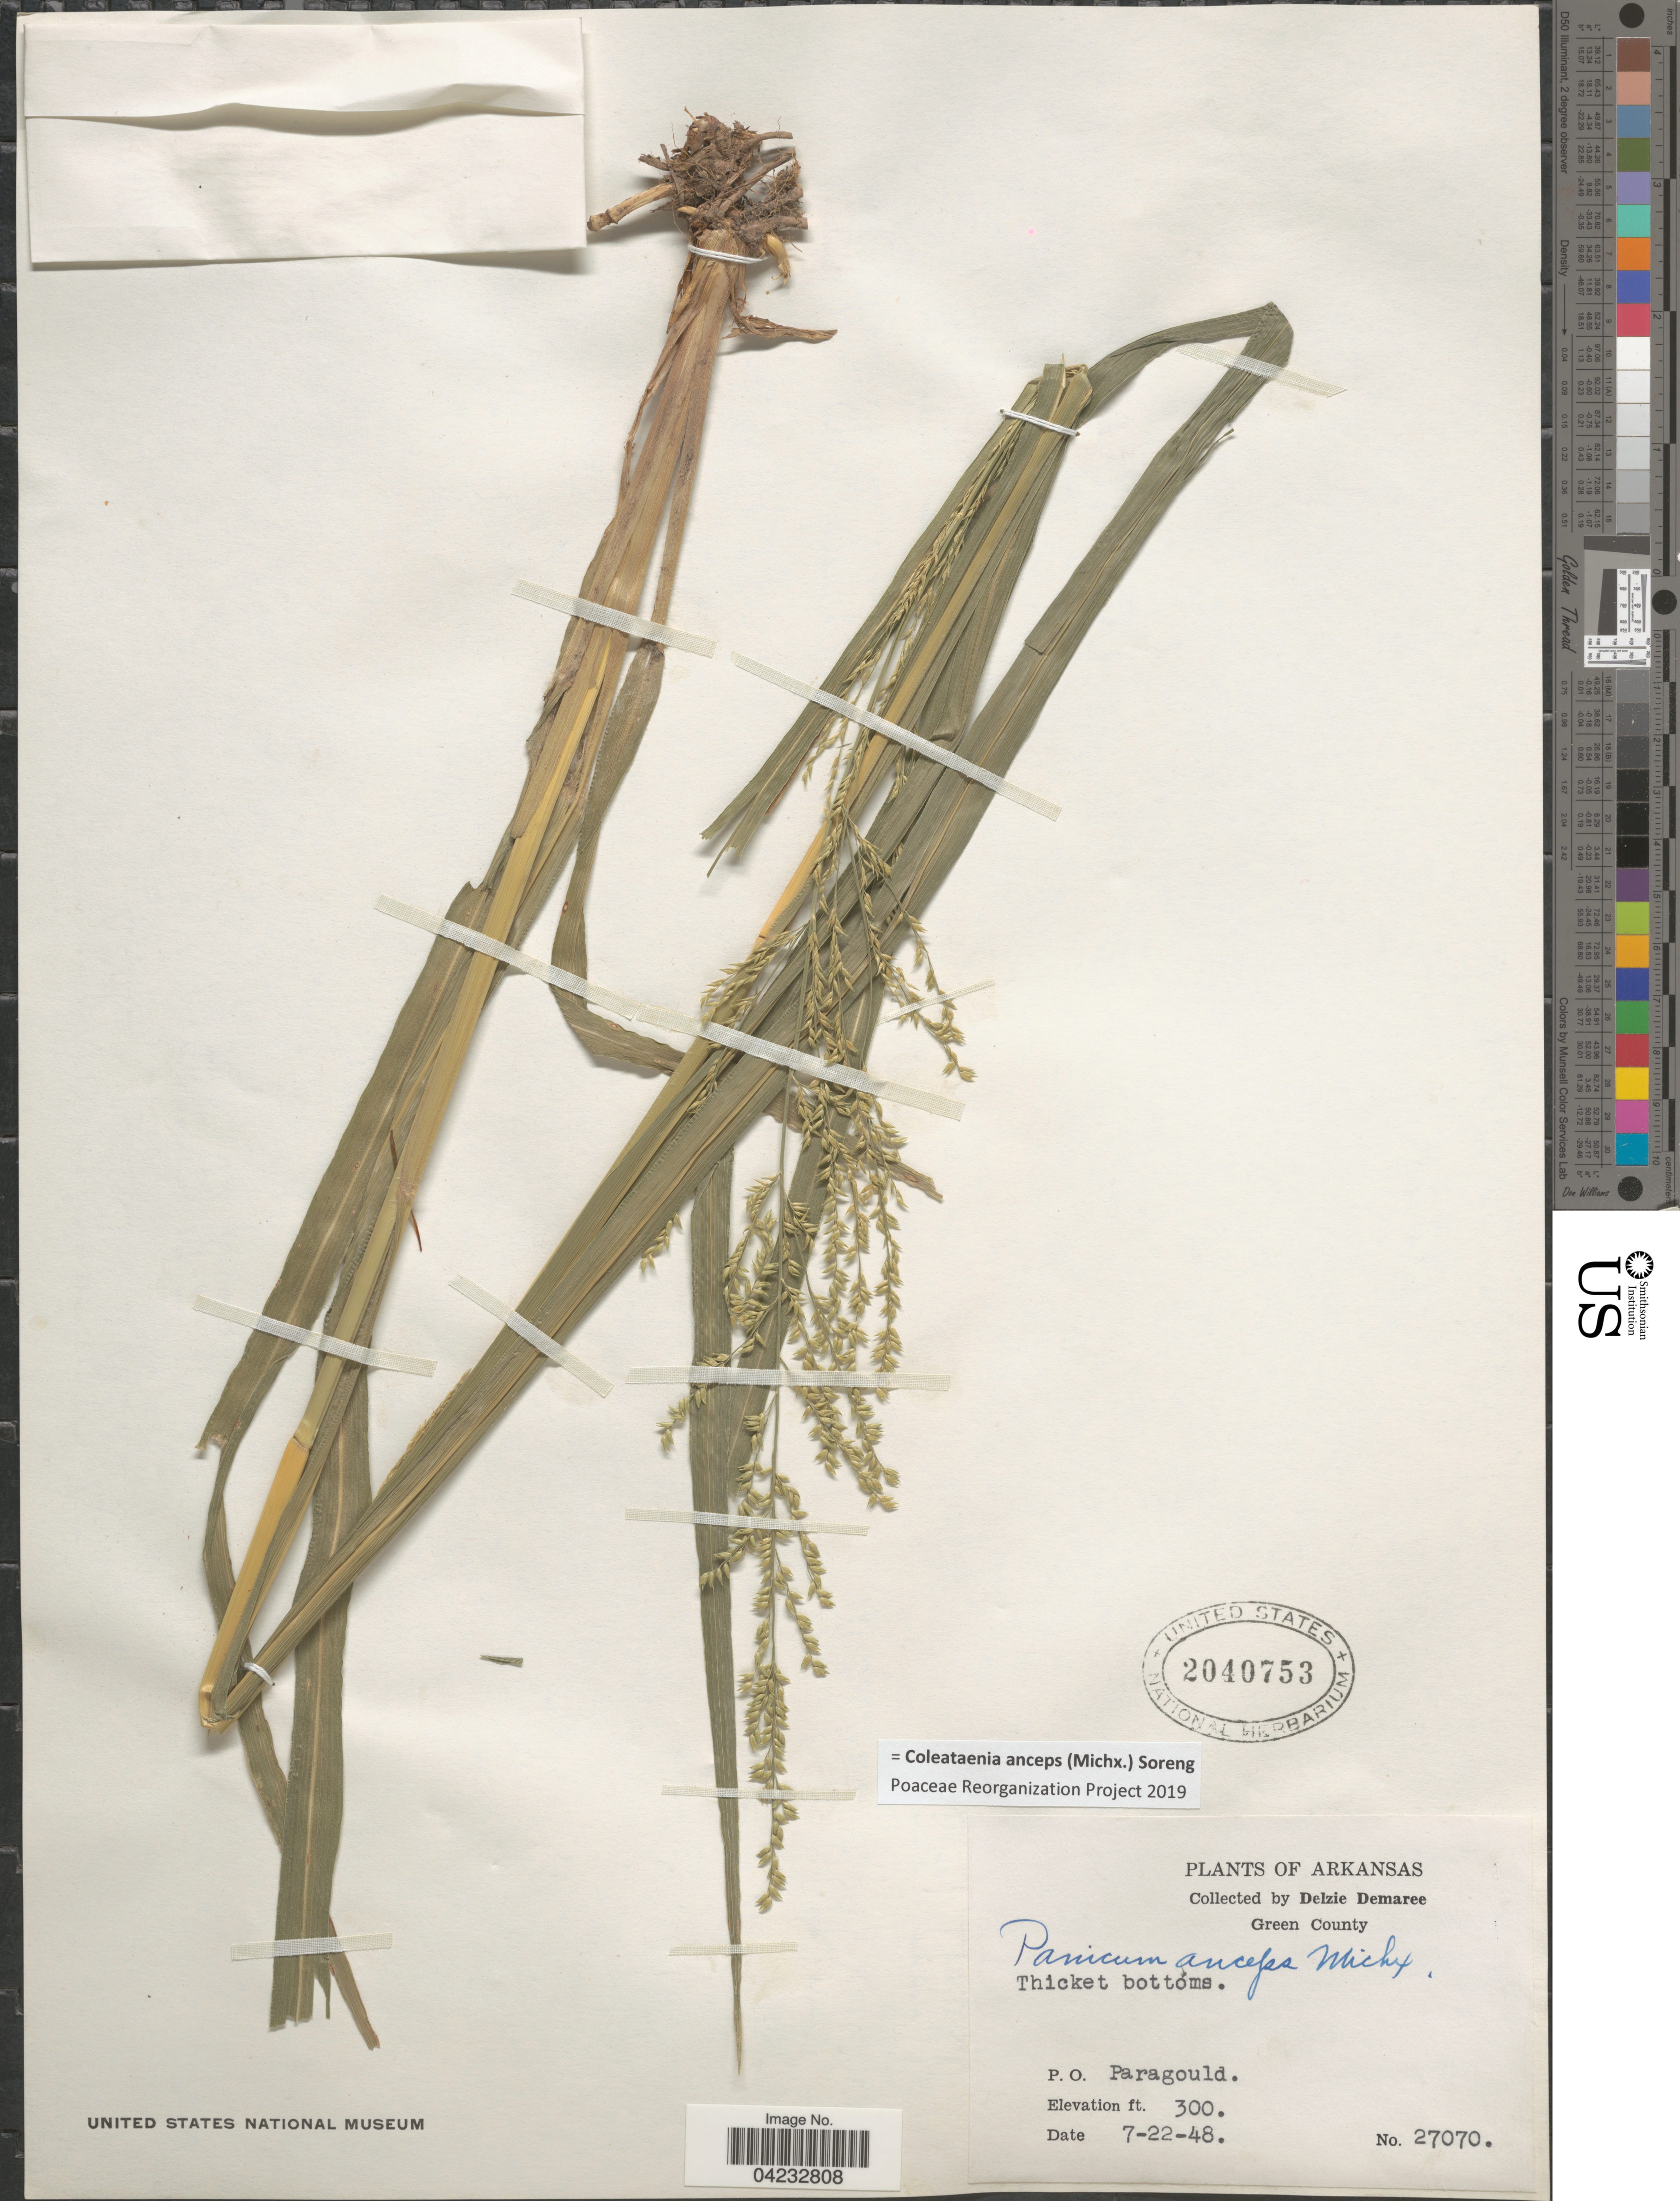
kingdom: Plantae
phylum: Tracheophyta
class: Liliopsida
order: Poales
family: Poaceae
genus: Coleataenia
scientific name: Coleataenia anceps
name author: (Michx.) Soreng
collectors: D. Demaree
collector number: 27070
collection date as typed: Transcribed d/m/y: 22/7/48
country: United States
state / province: Arkansas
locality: Green County. Thicket bottoms. P. O. Paragould.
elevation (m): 91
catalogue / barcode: US 2040753